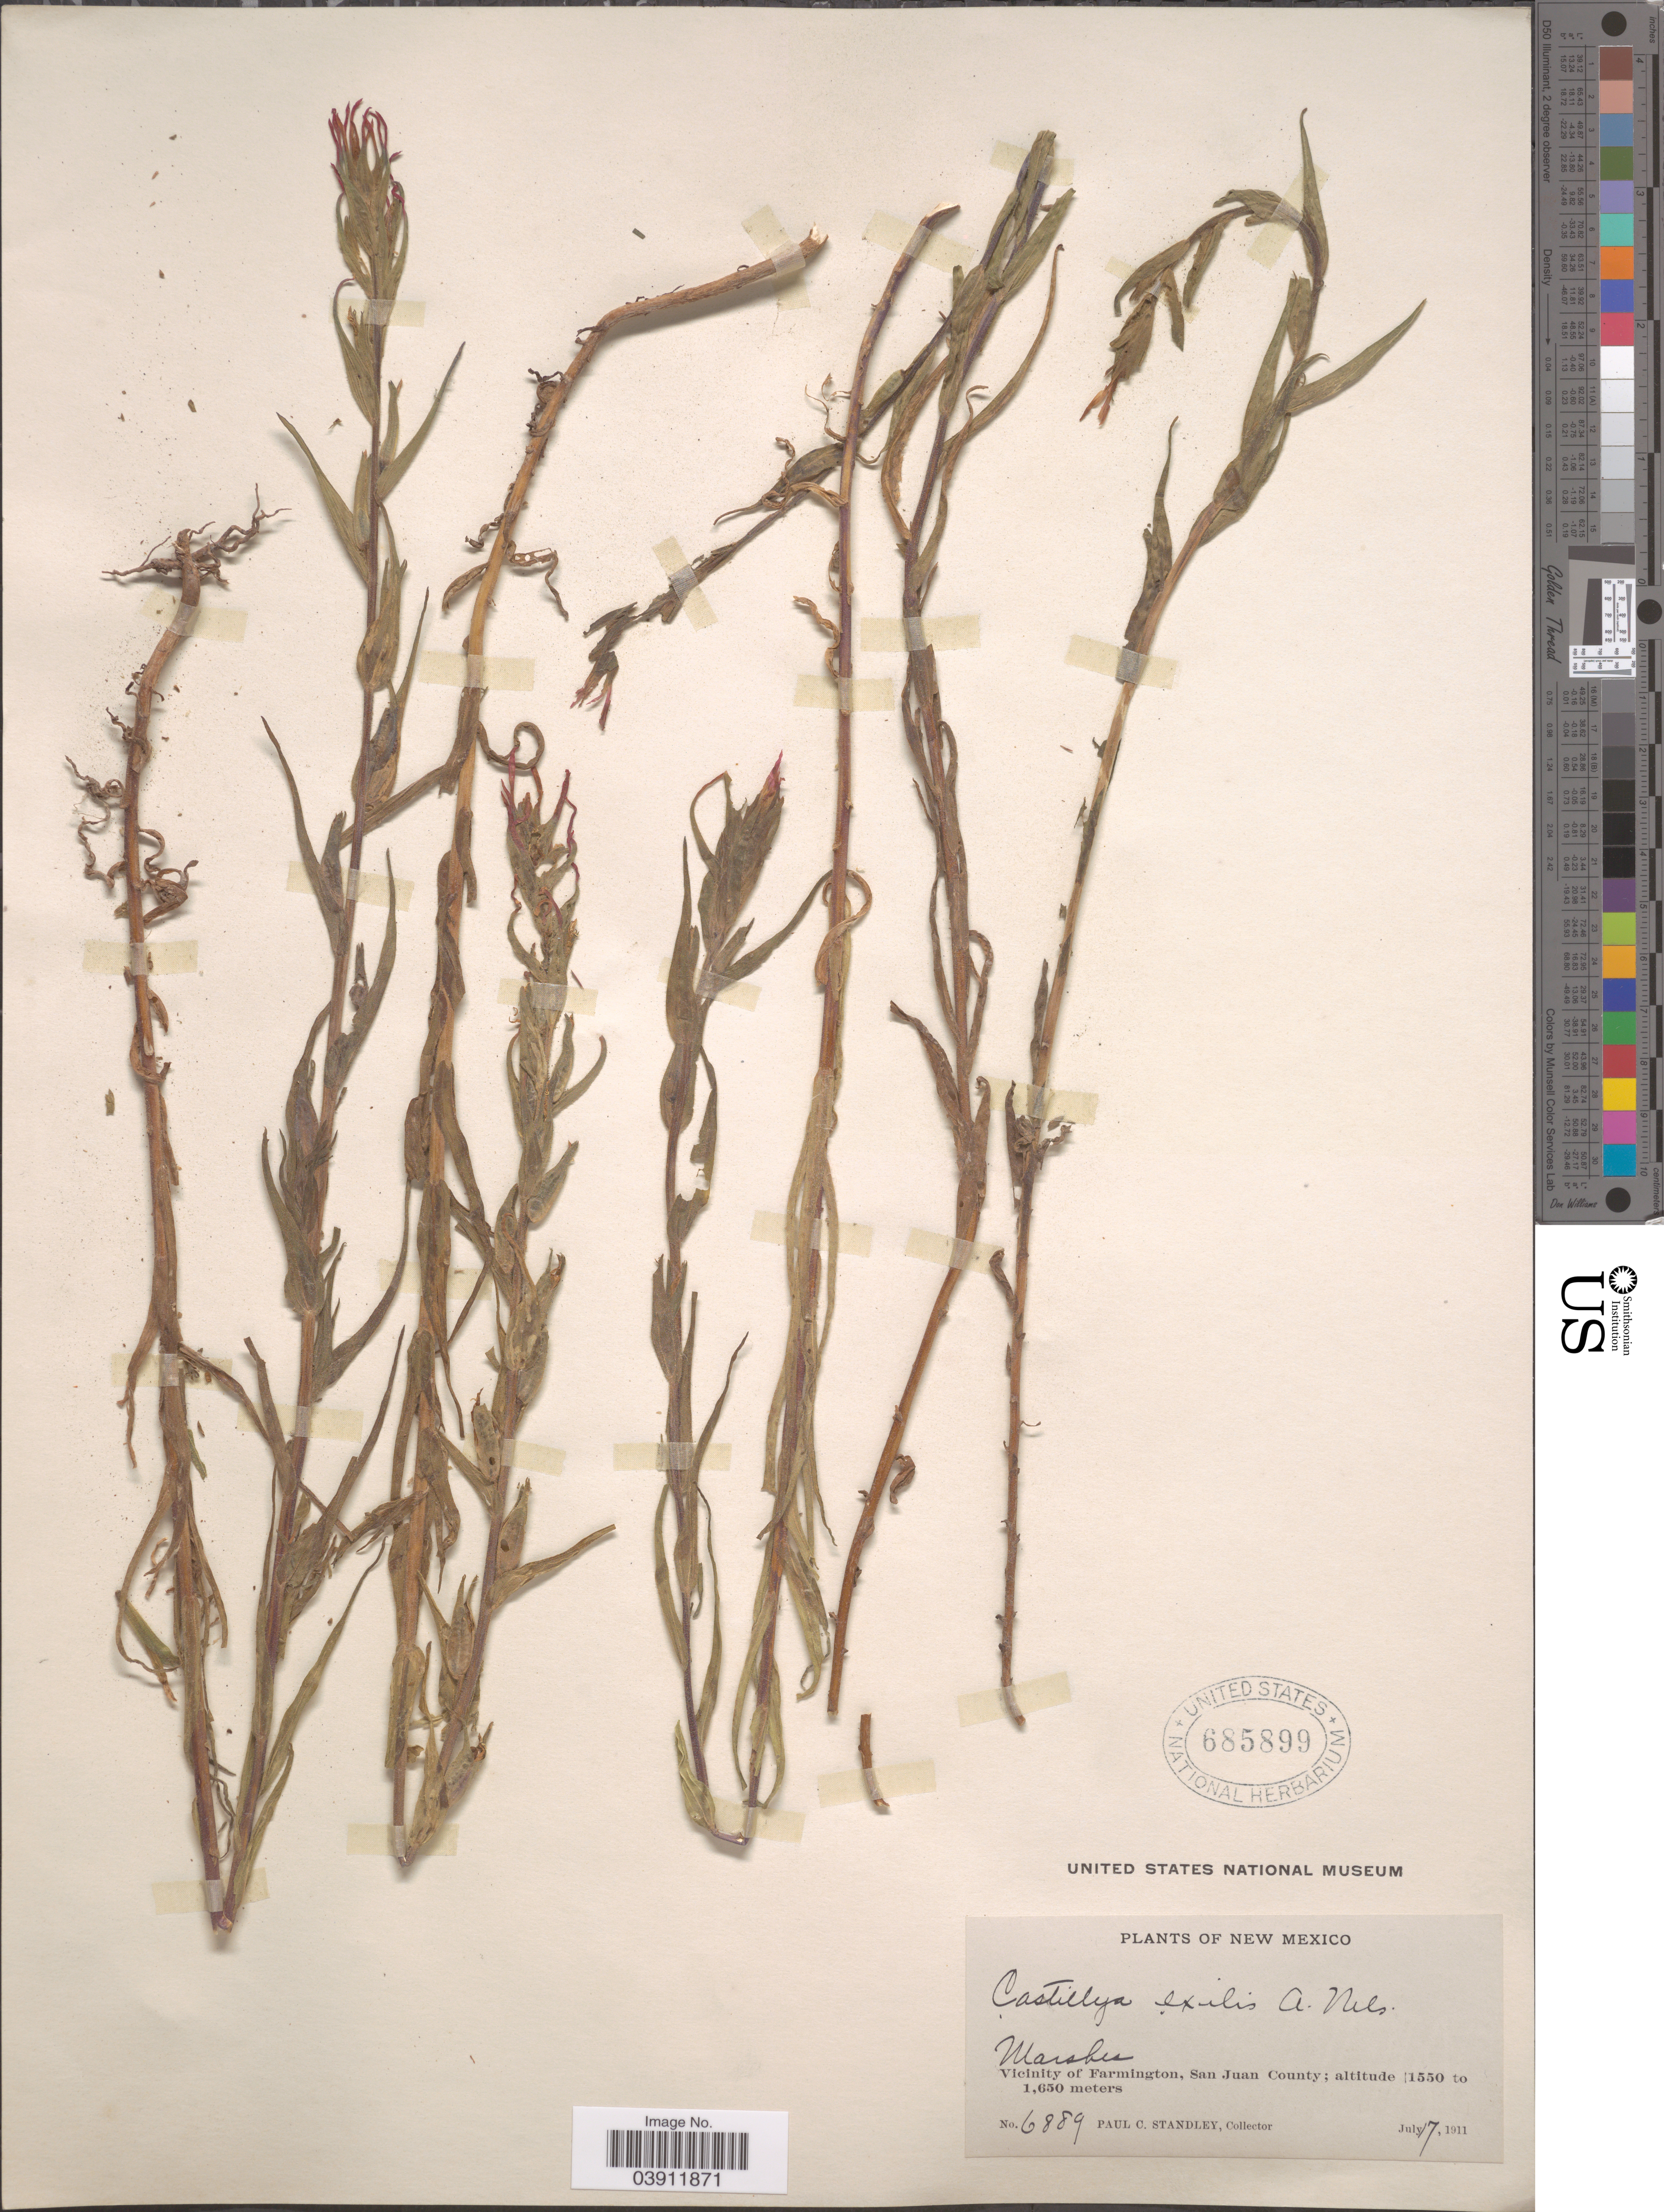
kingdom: Plantae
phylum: Tracheophyta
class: Magnoliopsida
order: Lamiales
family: Orobanchaceae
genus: Castilleja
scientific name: Castilleja exilis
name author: A. Nelson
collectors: P. C. Standley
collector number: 6889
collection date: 1911-07-17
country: United States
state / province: New Mexico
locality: Vicinity of Farmington, San Juan County.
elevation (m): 1550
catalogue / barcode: US 685899